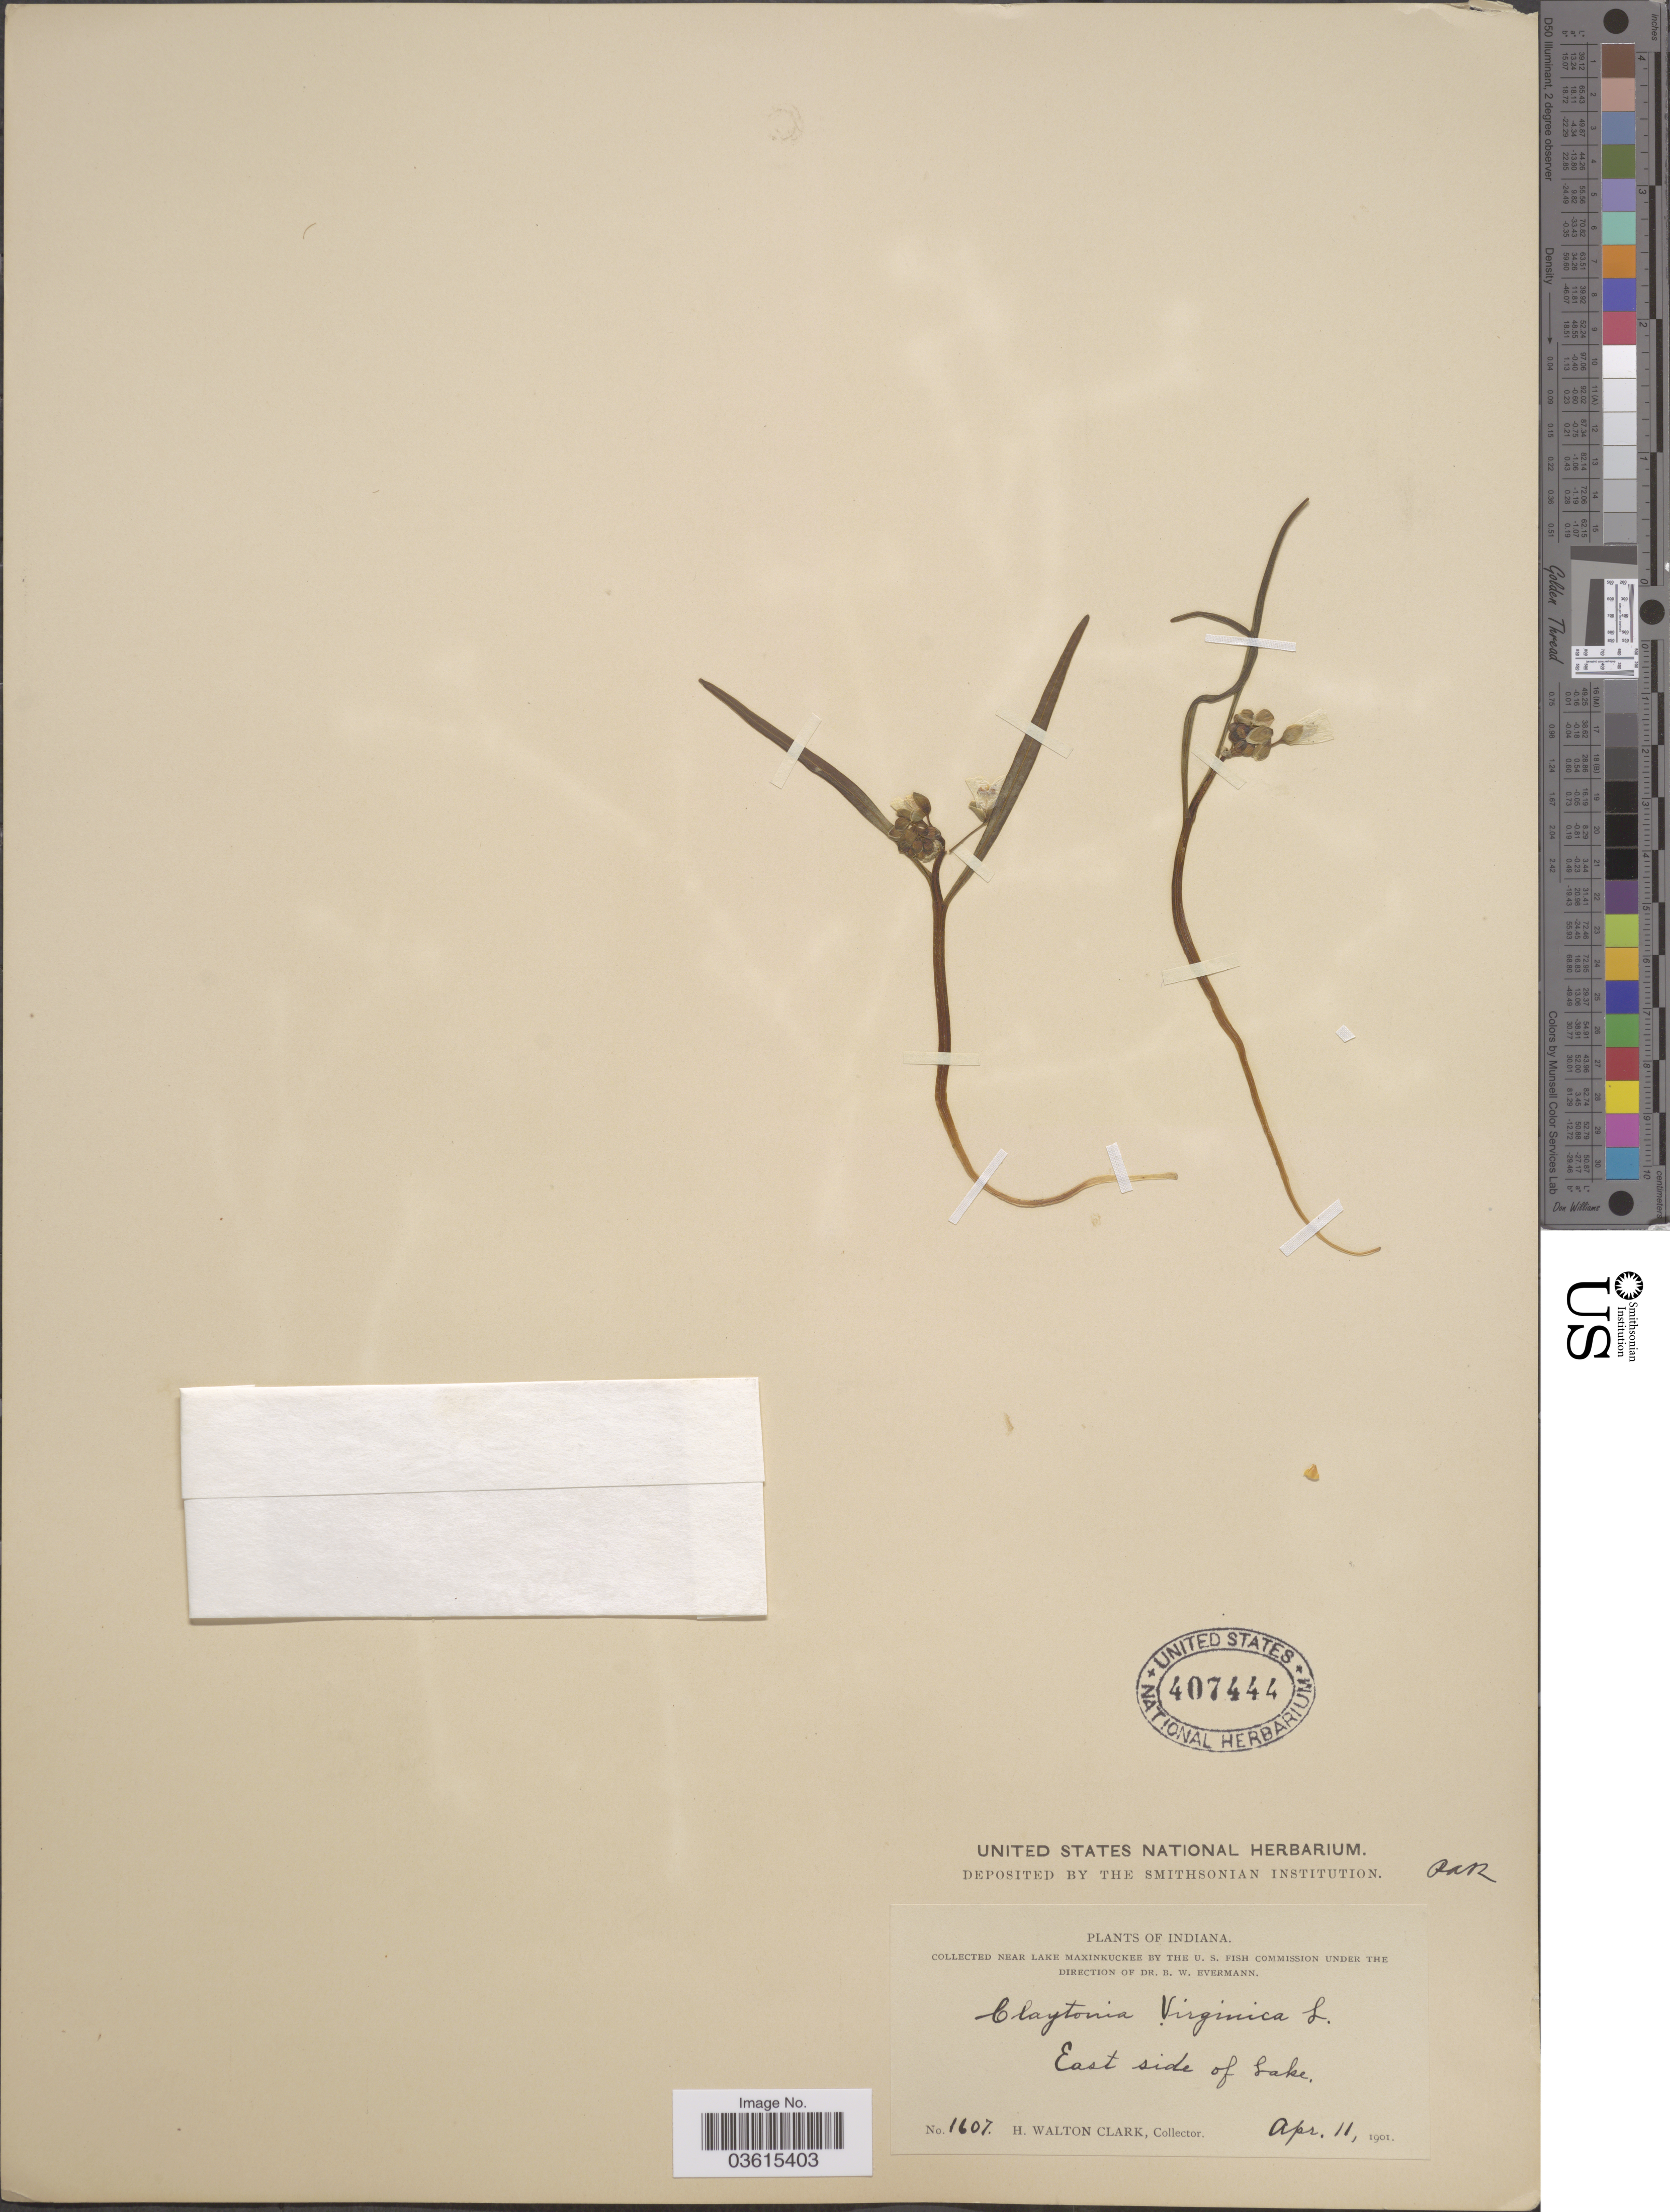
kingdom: Plantae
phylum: Tracheophyta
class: Magnoliopsida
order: Caryophyllales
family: Montiaceae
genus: Claytonia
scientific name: Claytonia virginica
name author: L.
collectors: H. W. Clark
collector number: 1607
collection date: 1901-04-11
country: United States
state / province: Indiana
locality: Near Lake Maxinkuckee. East side of Lake.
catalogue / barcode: US 407444